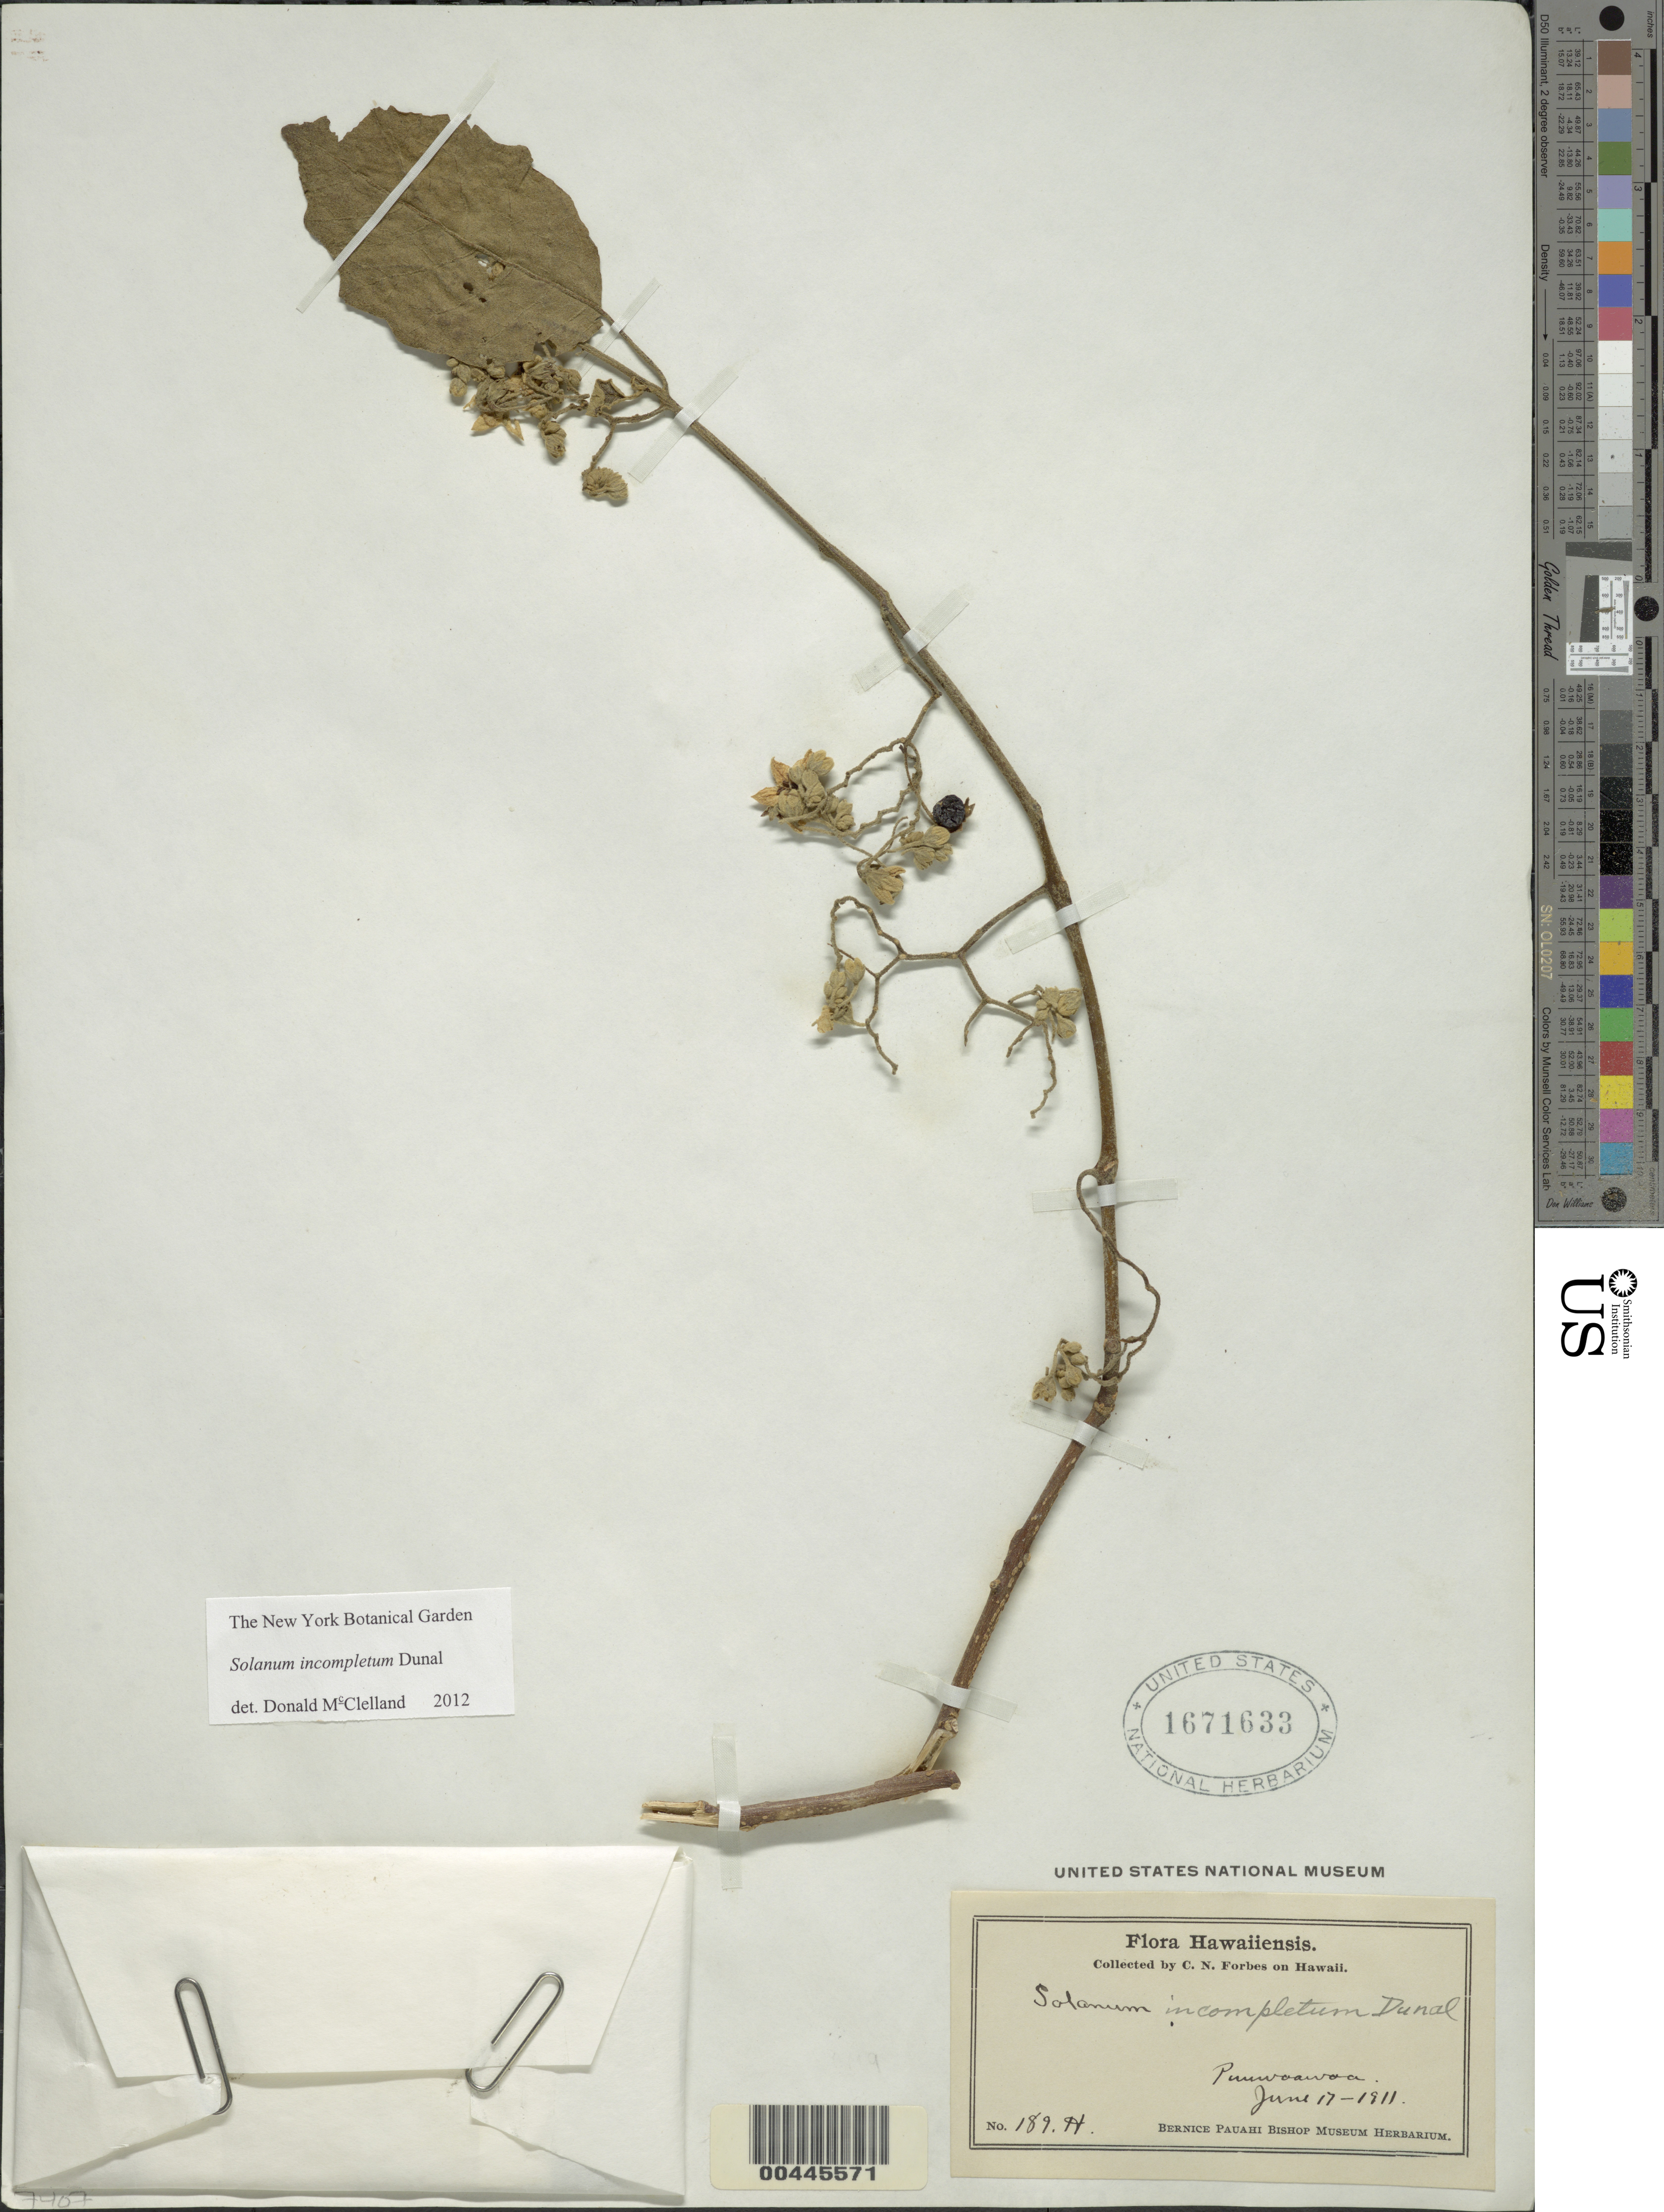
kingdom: Plantae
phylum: Tracheophyta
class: Magnoliopsida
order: Solanales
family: Solanaceae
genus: Solanum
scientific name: Solanum incompletum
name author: Dunal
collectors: C. N. Forbes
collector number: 189.H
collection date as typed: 17 Jun 1911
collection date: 1911-06-17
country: United States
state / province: Hawaii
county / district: Hawaii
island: Hawaii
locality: Puuwaawaa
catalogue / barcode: US 1671633